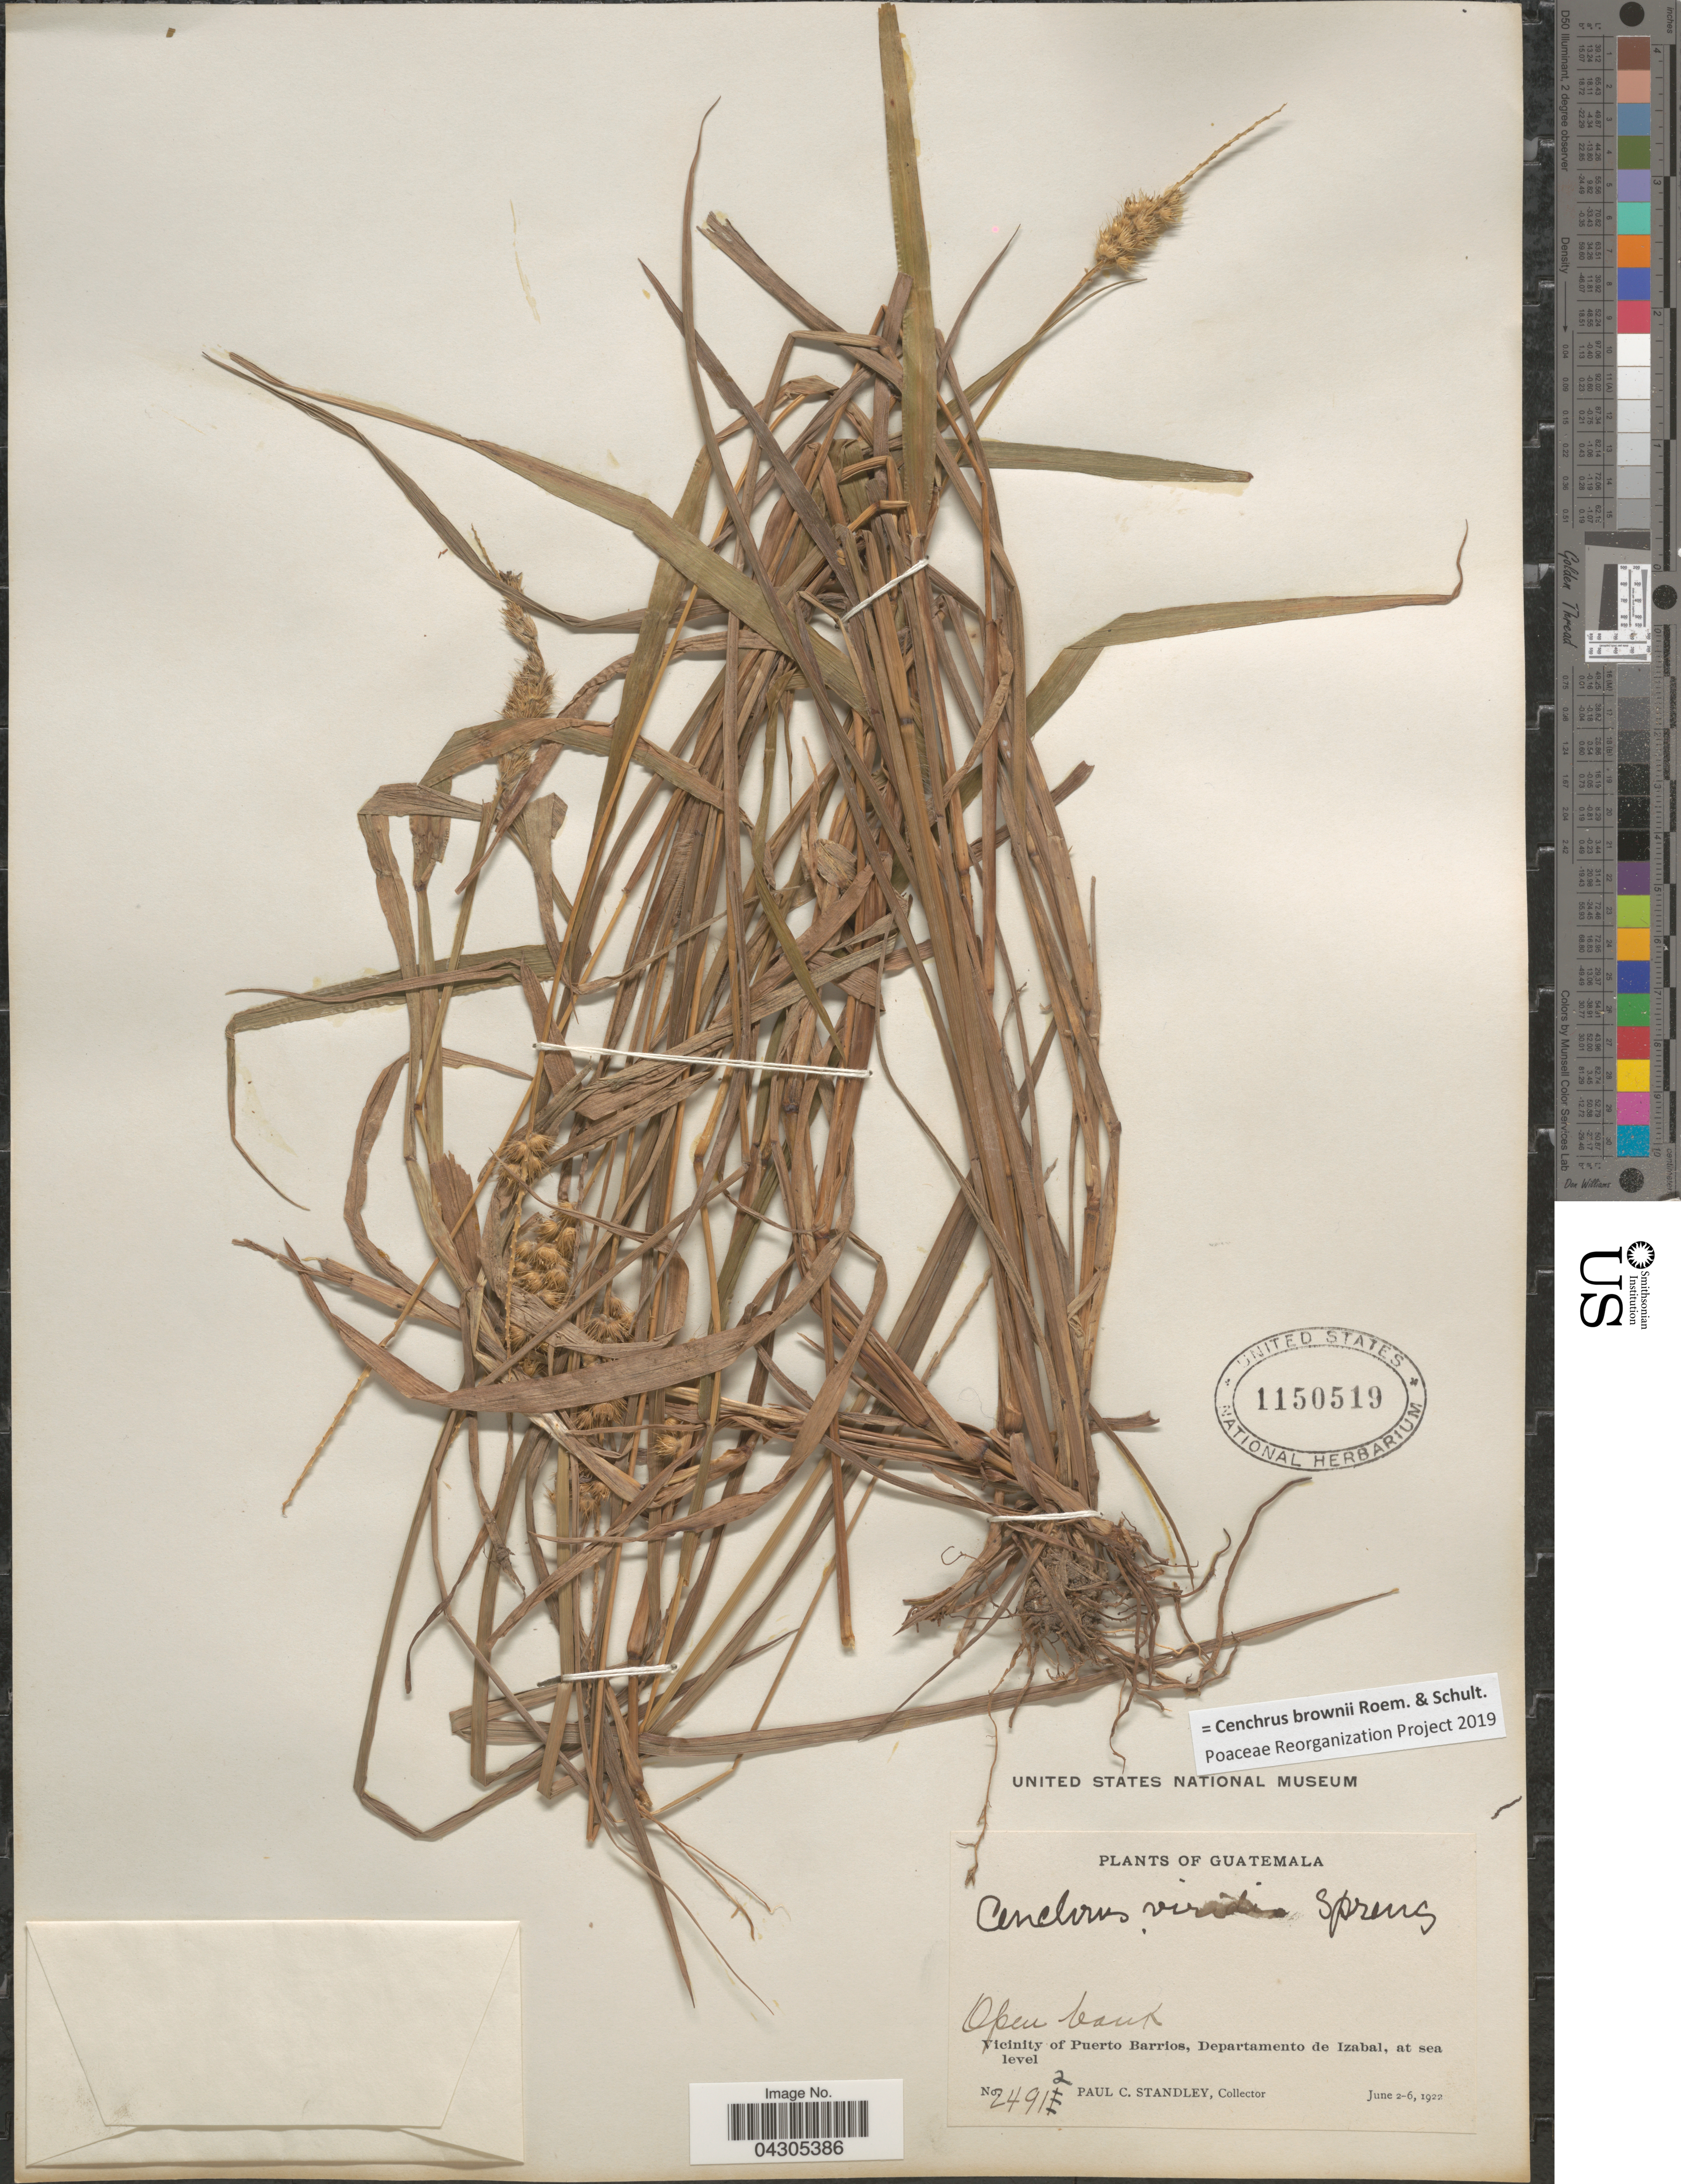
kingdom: Plantae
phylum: Tracheophyta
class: Liliopsida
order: Poales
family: Poaceae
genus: Cenchrus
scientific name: Cenchrus brownii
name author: Roem. & Schult.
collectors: P. C. Standley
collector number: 24912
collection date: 1922-06-02/1922-06-06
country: Guatemala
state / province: Izabal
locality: Open bank. Vicinity of Puerto Barrios, Departamento de Izabal.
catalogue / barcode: US 1150519